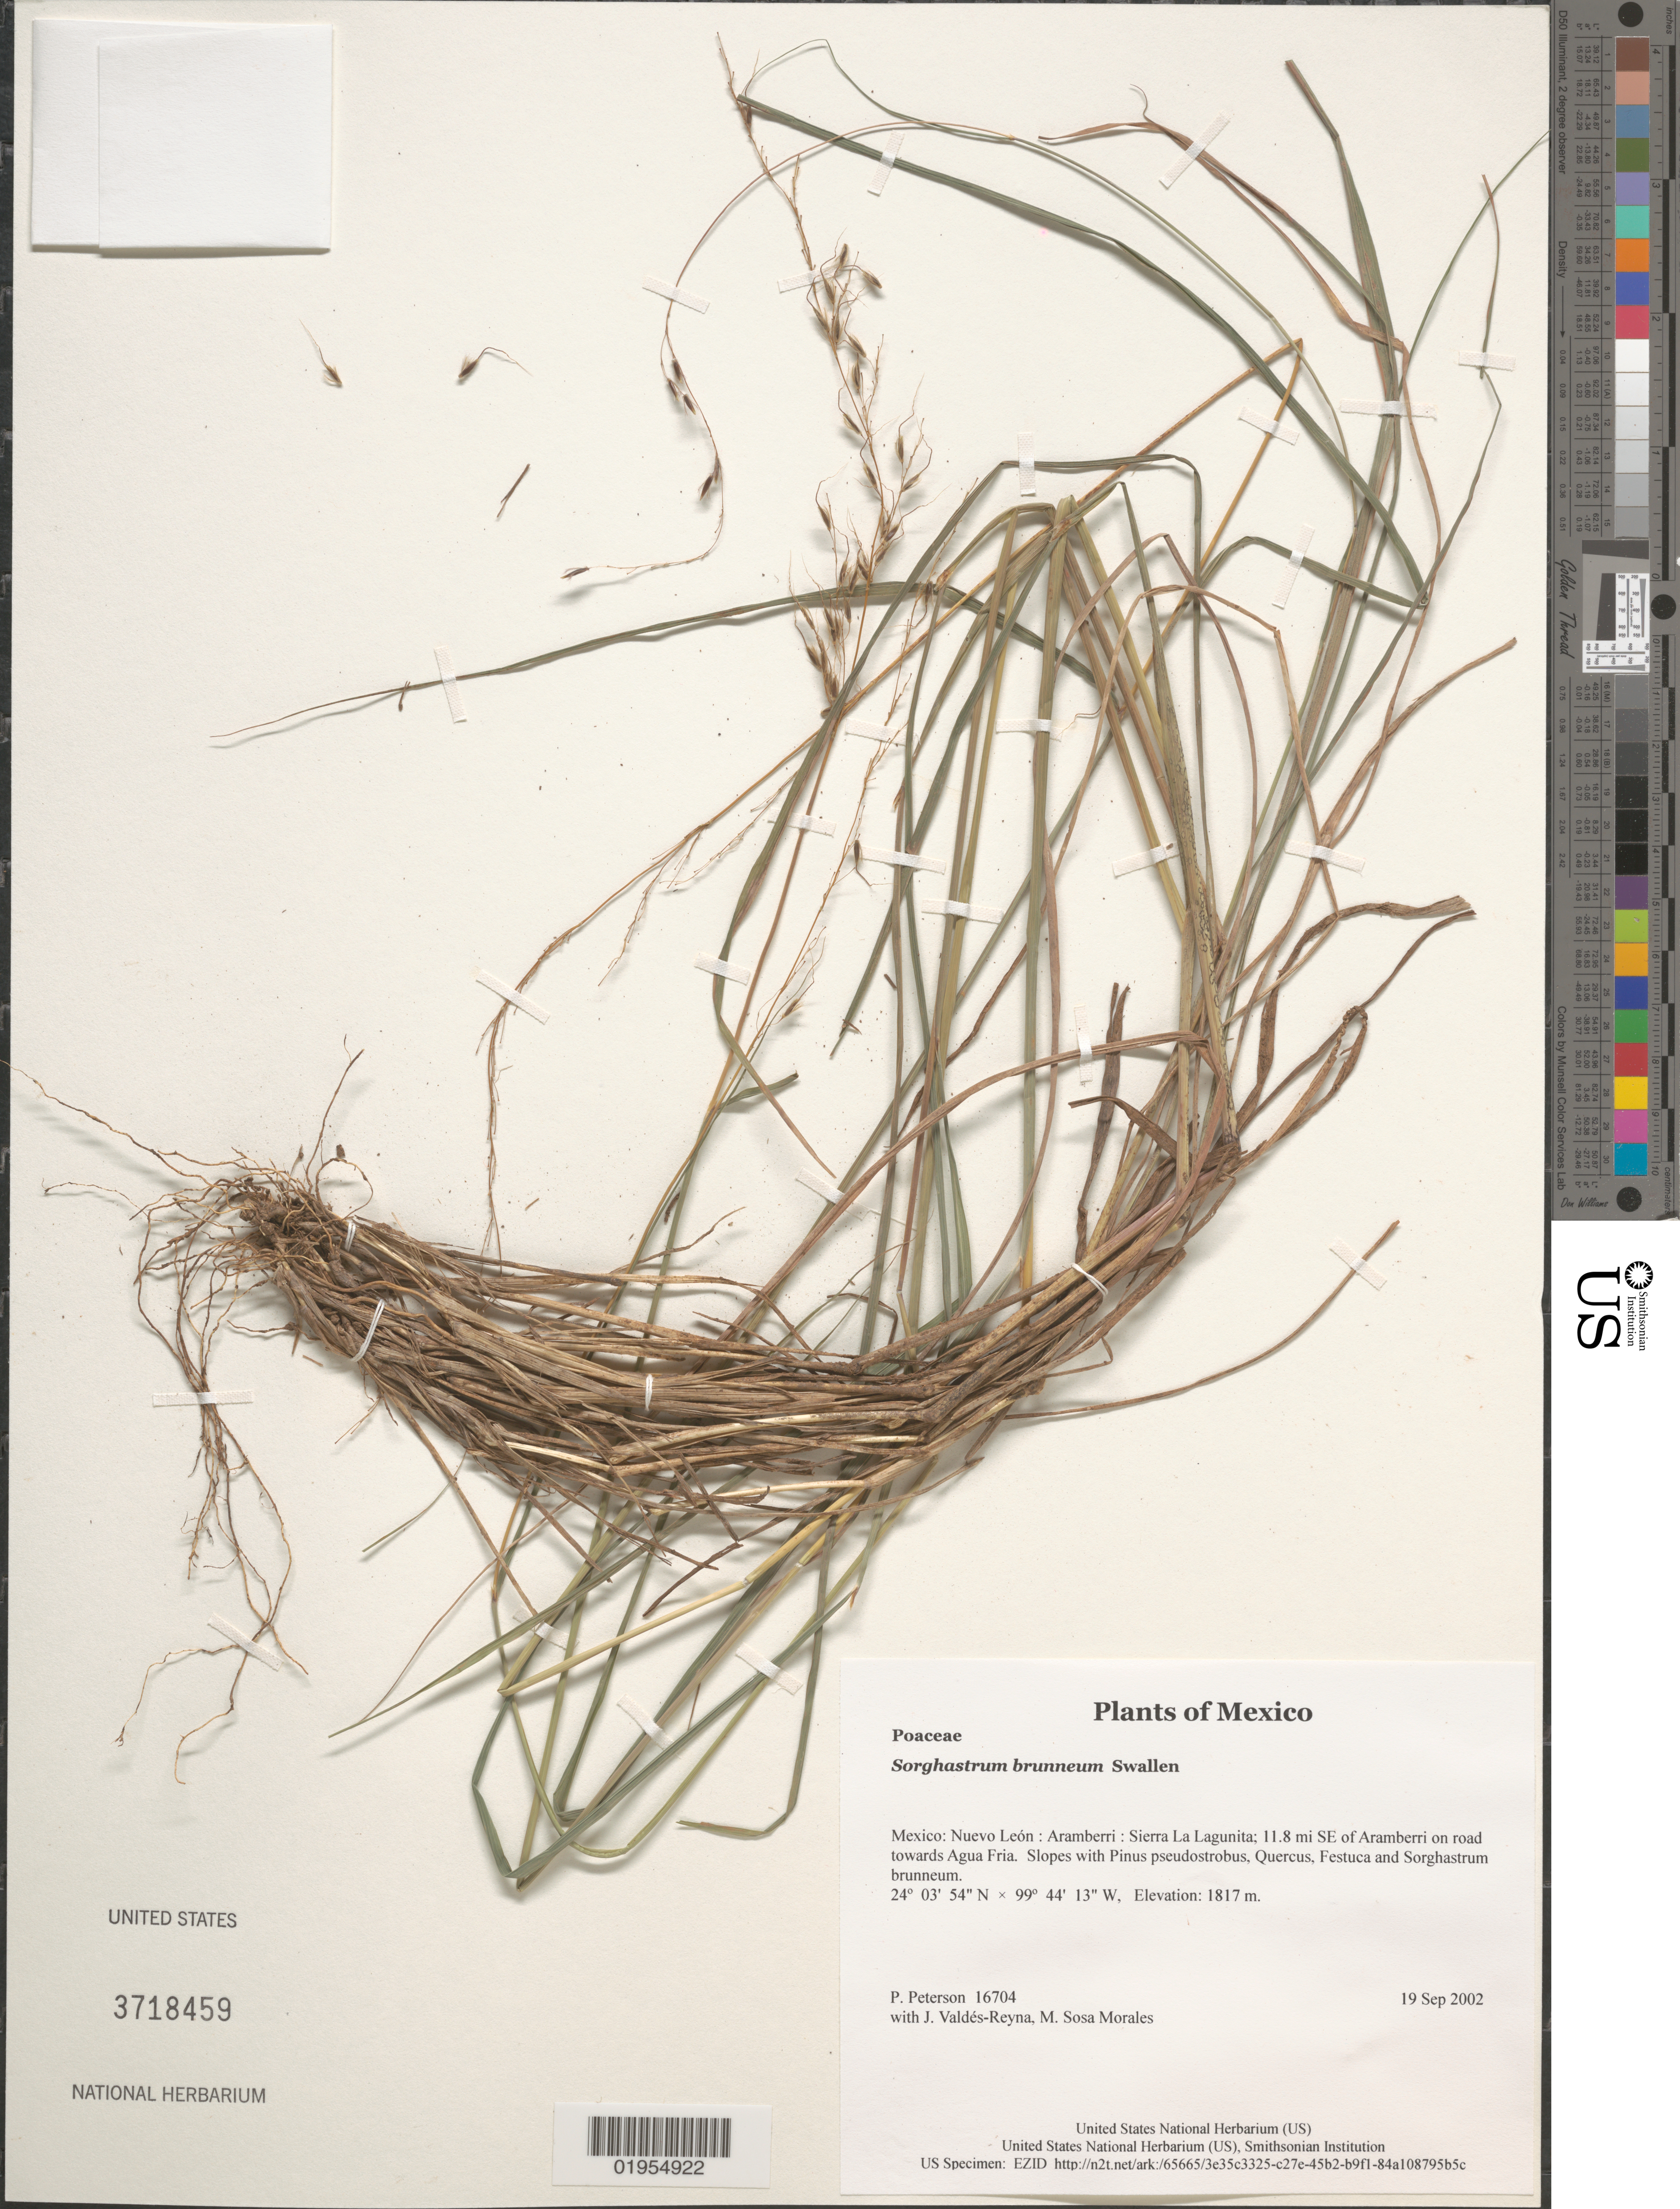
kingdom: Plantae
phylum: Tracheophyta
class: Liliopsida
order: Poales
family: Poaceae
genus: Sorghastrum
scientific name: Sorghastrum brunneum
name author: Swallen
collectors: P. M. Peterson, J. Valdés-Reyna & M. Sosa Morales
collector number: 16704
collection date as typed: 19 Sep 2002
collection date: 2002-09-19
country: Mexico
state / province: Nuevo León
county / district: Aramberri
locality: Sierra La Lagunita; 11.8 mi SE of Aramberri on road towards Agua Fria. Slopes with Pinus pseudostrobus, Quercus, Festuca and Sorghastrum brunneum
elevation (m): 1817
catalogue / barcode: US 3718459